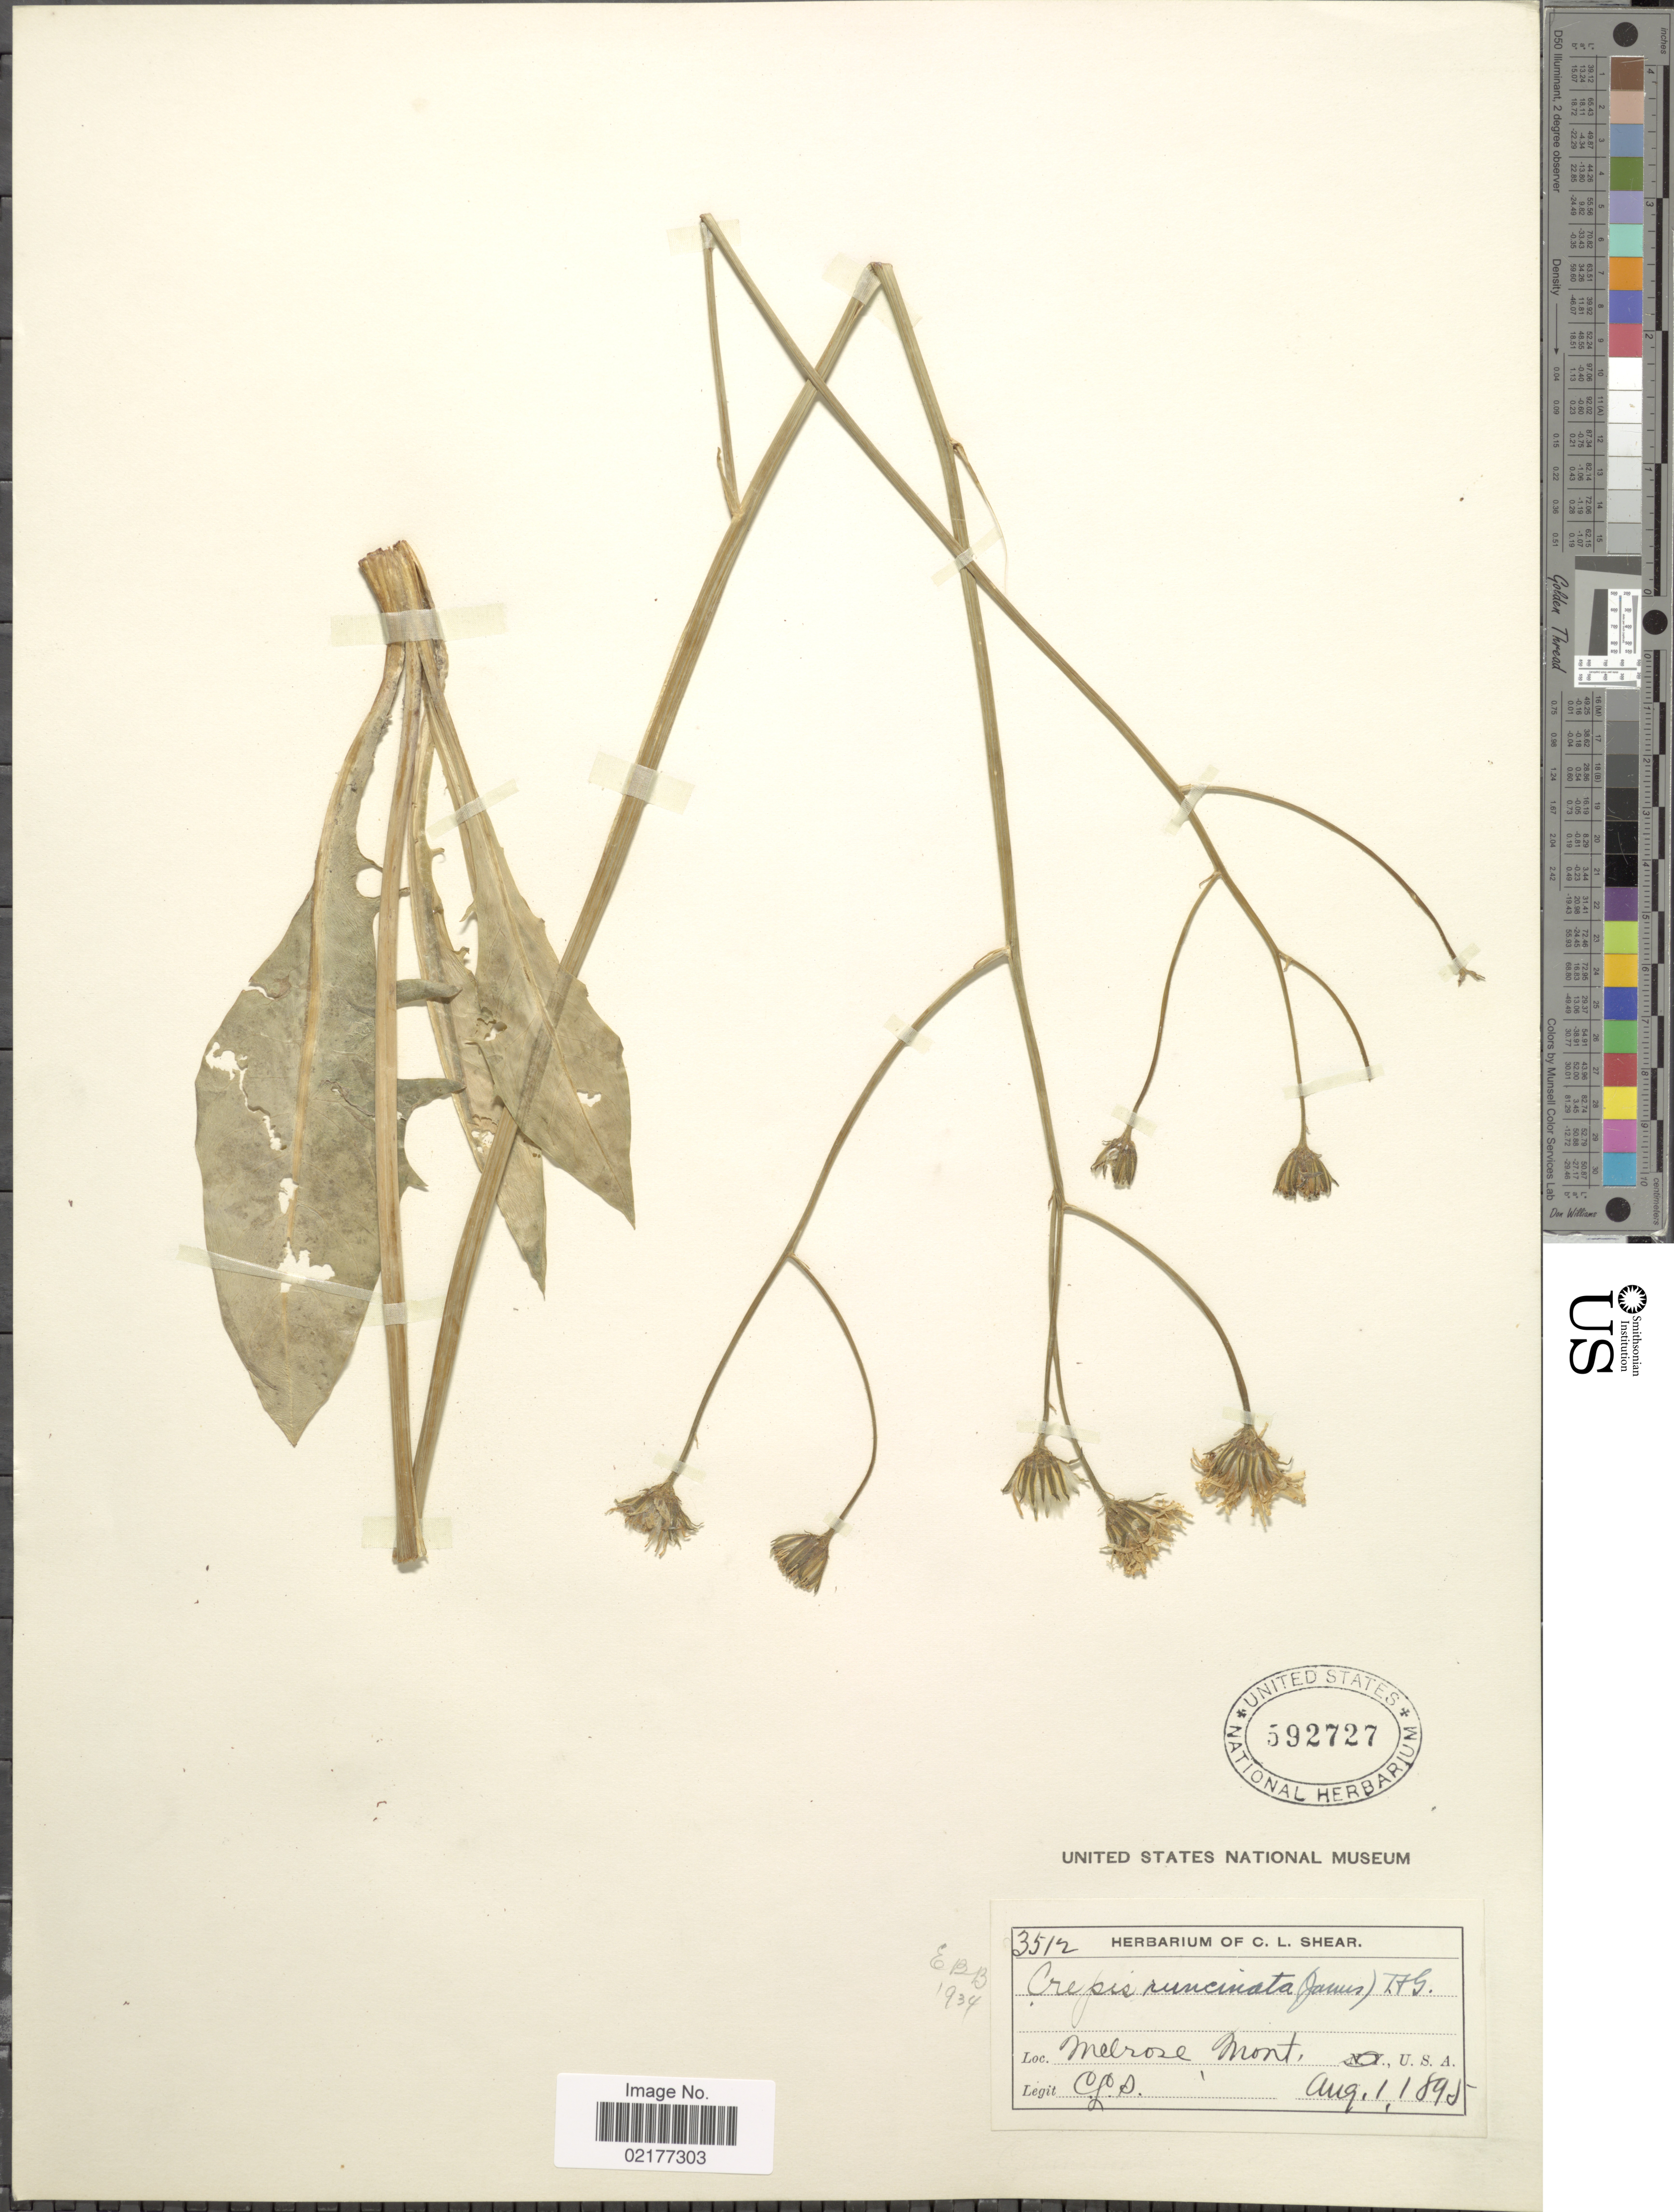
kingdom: Plantae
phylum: Tracheophyta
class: Magnoliopsida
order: Asterales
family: Asteraceae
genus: Crepis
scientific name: Crepis runcinata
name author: Torr. & A. Gray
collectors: C. L. Shear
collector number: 3512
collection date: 1895-08-01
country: United States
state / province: Montana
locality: Melrose, Mont.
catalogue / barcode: US 592727